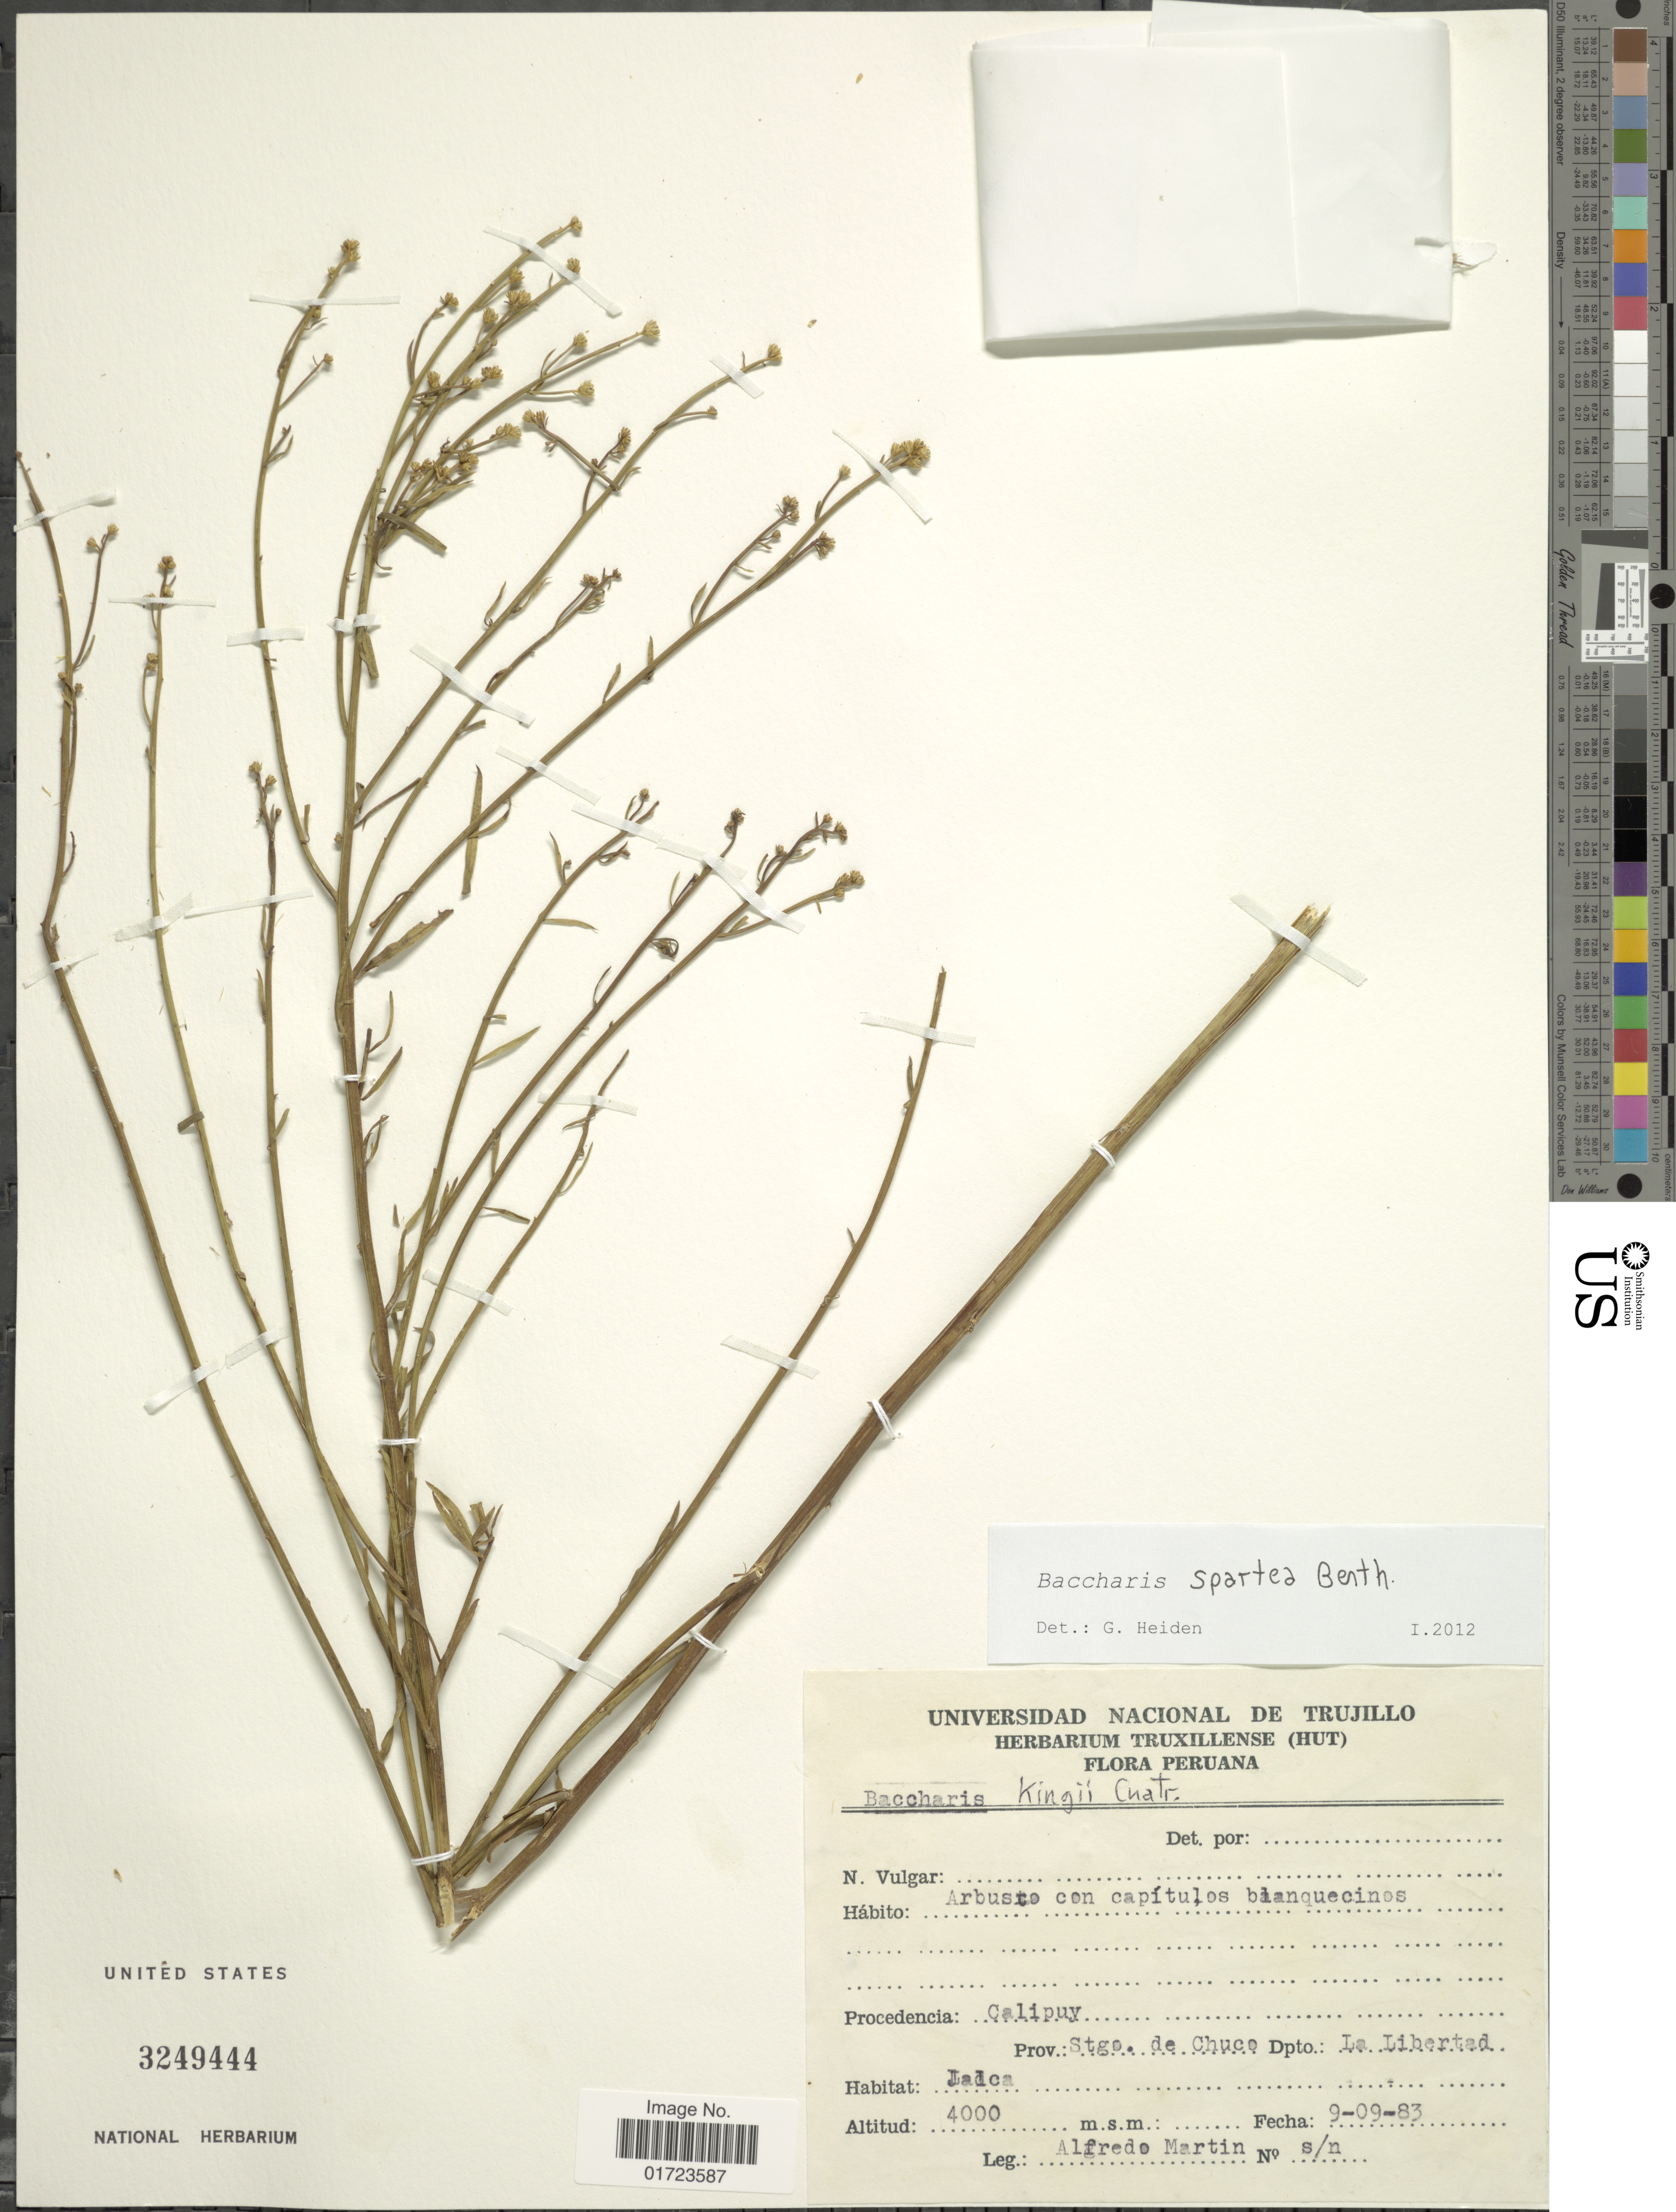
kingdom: Plantae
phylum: Tracheophyta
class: Magnoliopsida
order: Asterales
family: Asteraceae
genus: Baccharis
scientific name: Baccharis spartea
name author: Benth.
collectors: A. Martin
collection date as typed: Transcribed d/m/y: 9/9/83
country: Peru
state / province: La Libertad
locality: Calipuy, Prov. Stgo. de Chuco Dpto. La Libertad.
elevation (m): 4000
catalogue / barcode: US 3249444